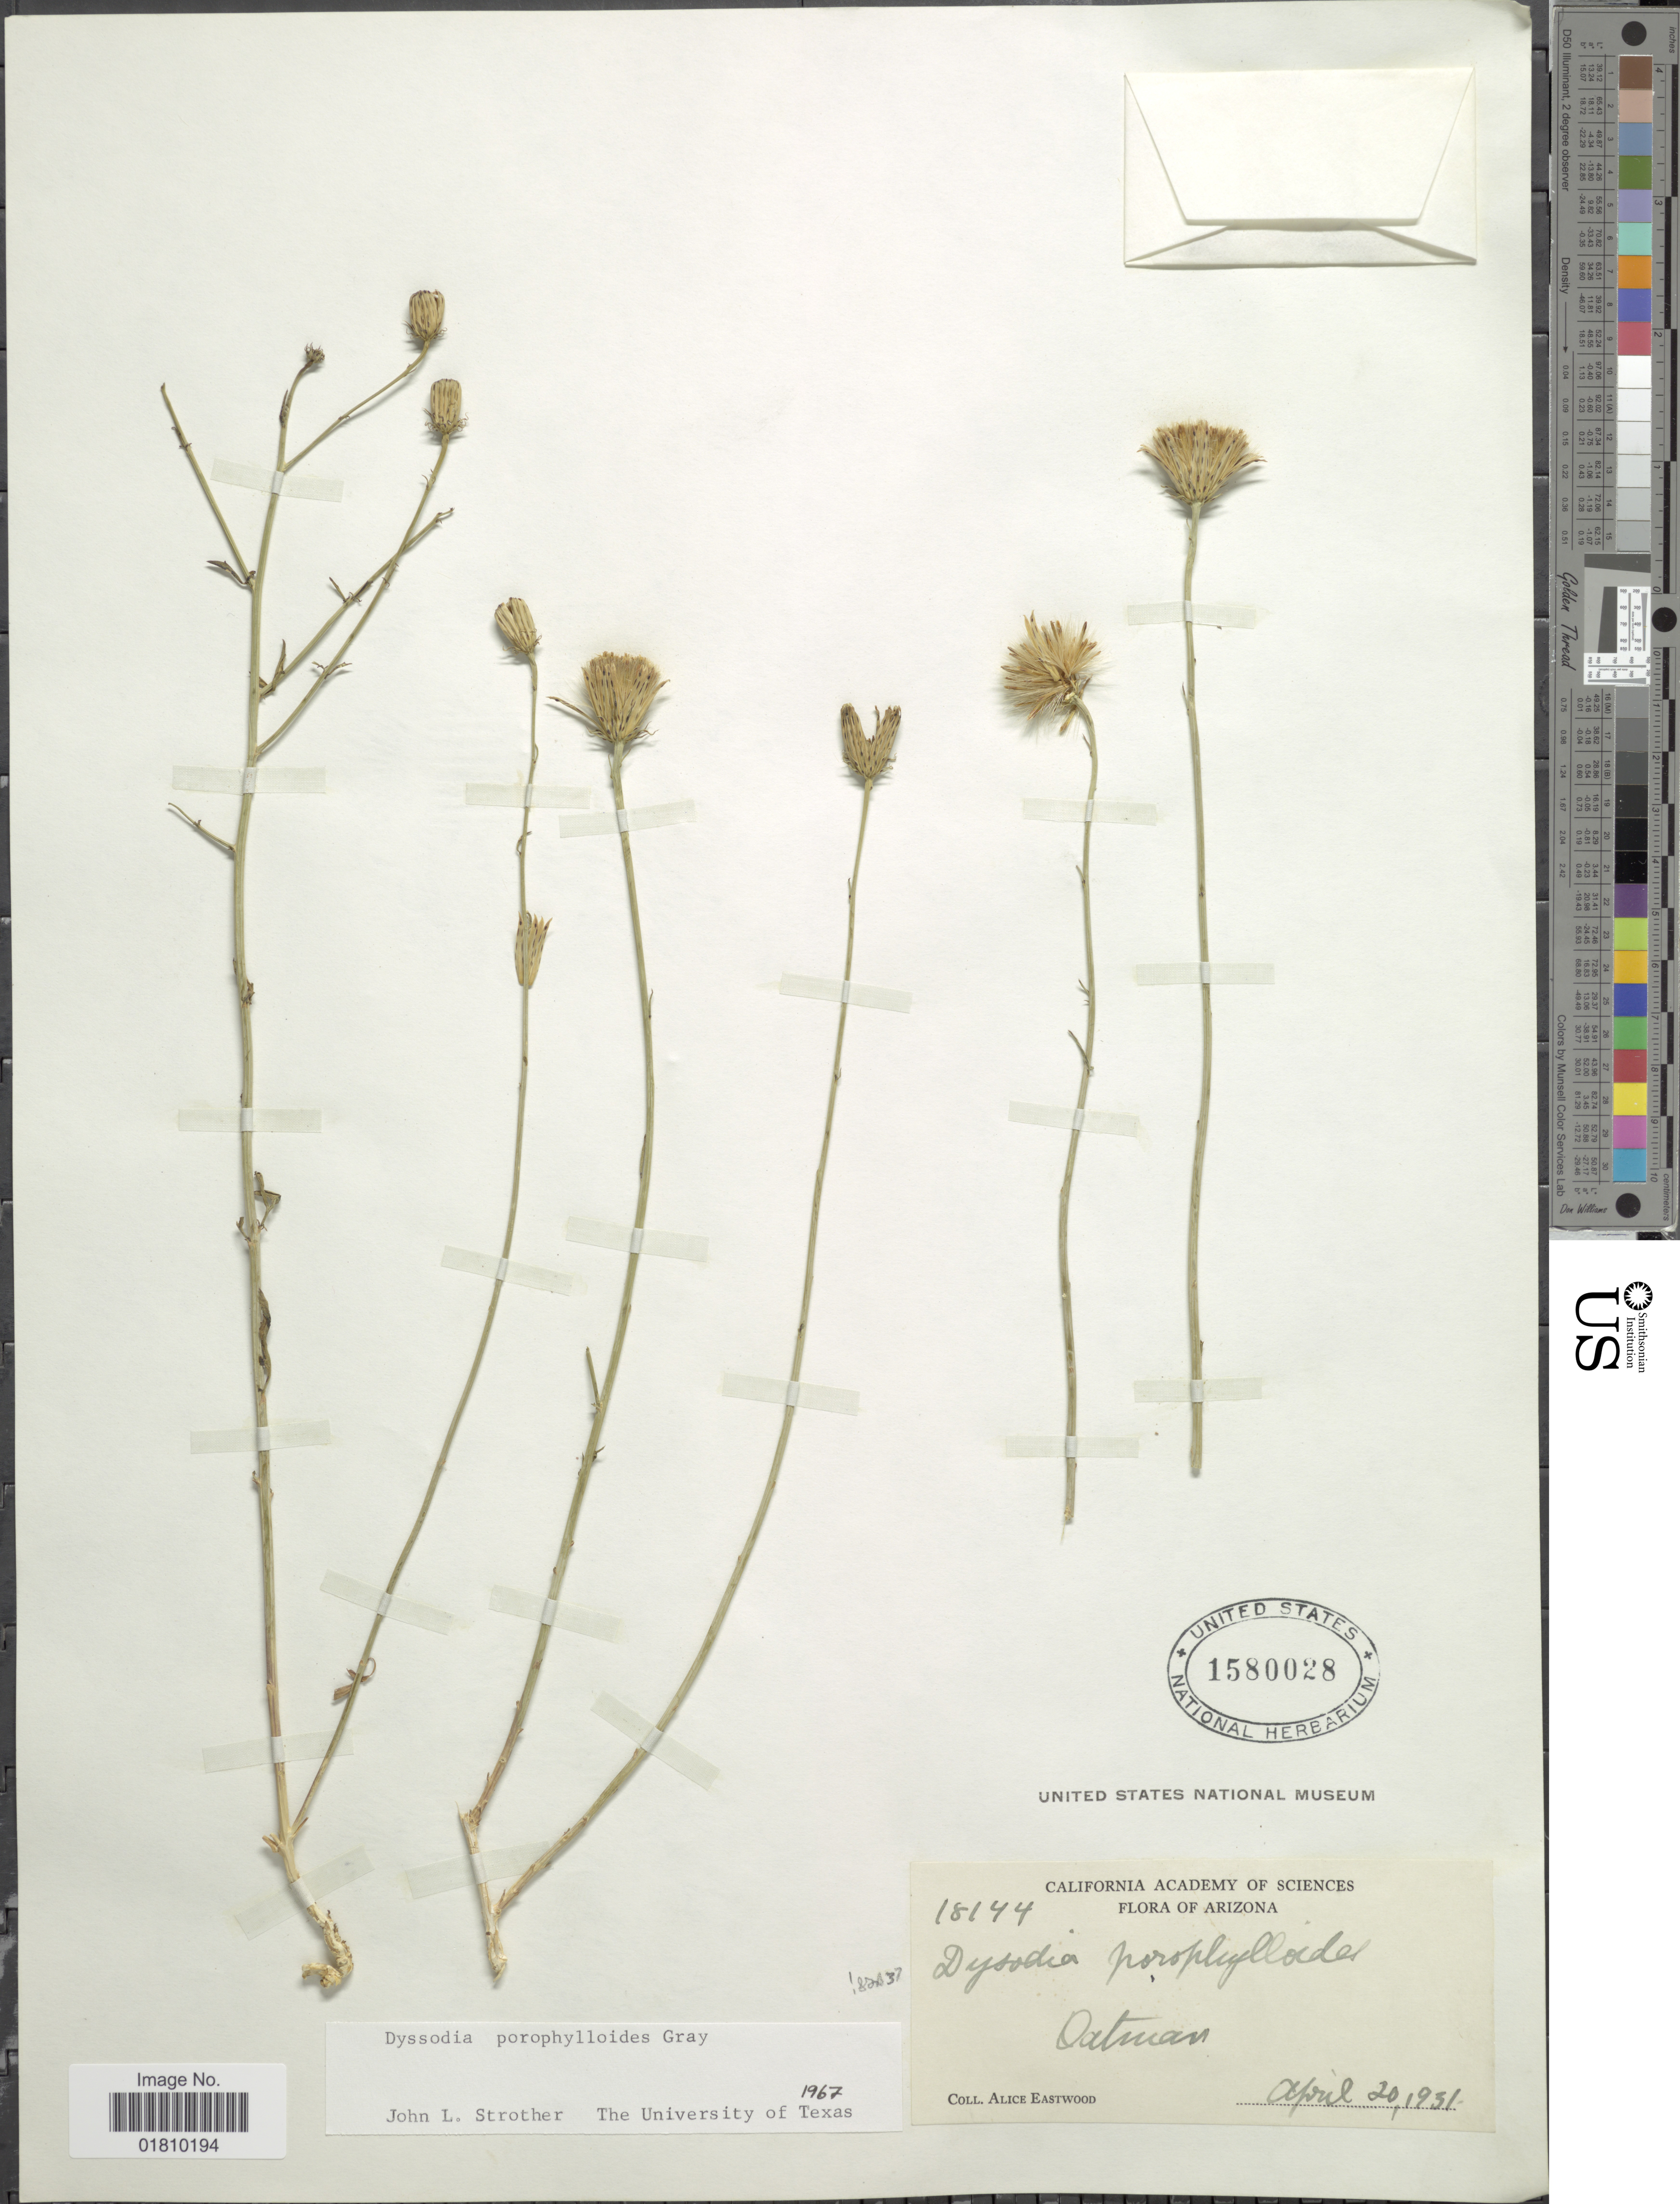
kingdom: Plantae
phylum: Tracheophyta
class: Magnoliopsida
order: Asterales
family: Asteraceae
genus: Adenophyllum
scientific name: Adenophyllum porophylloides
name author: (A. Gray) Strother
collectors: A. Eastwood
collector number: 18144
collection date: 1931-04-20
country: United States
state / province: Arizona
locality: Oatman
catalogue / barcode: US 150028